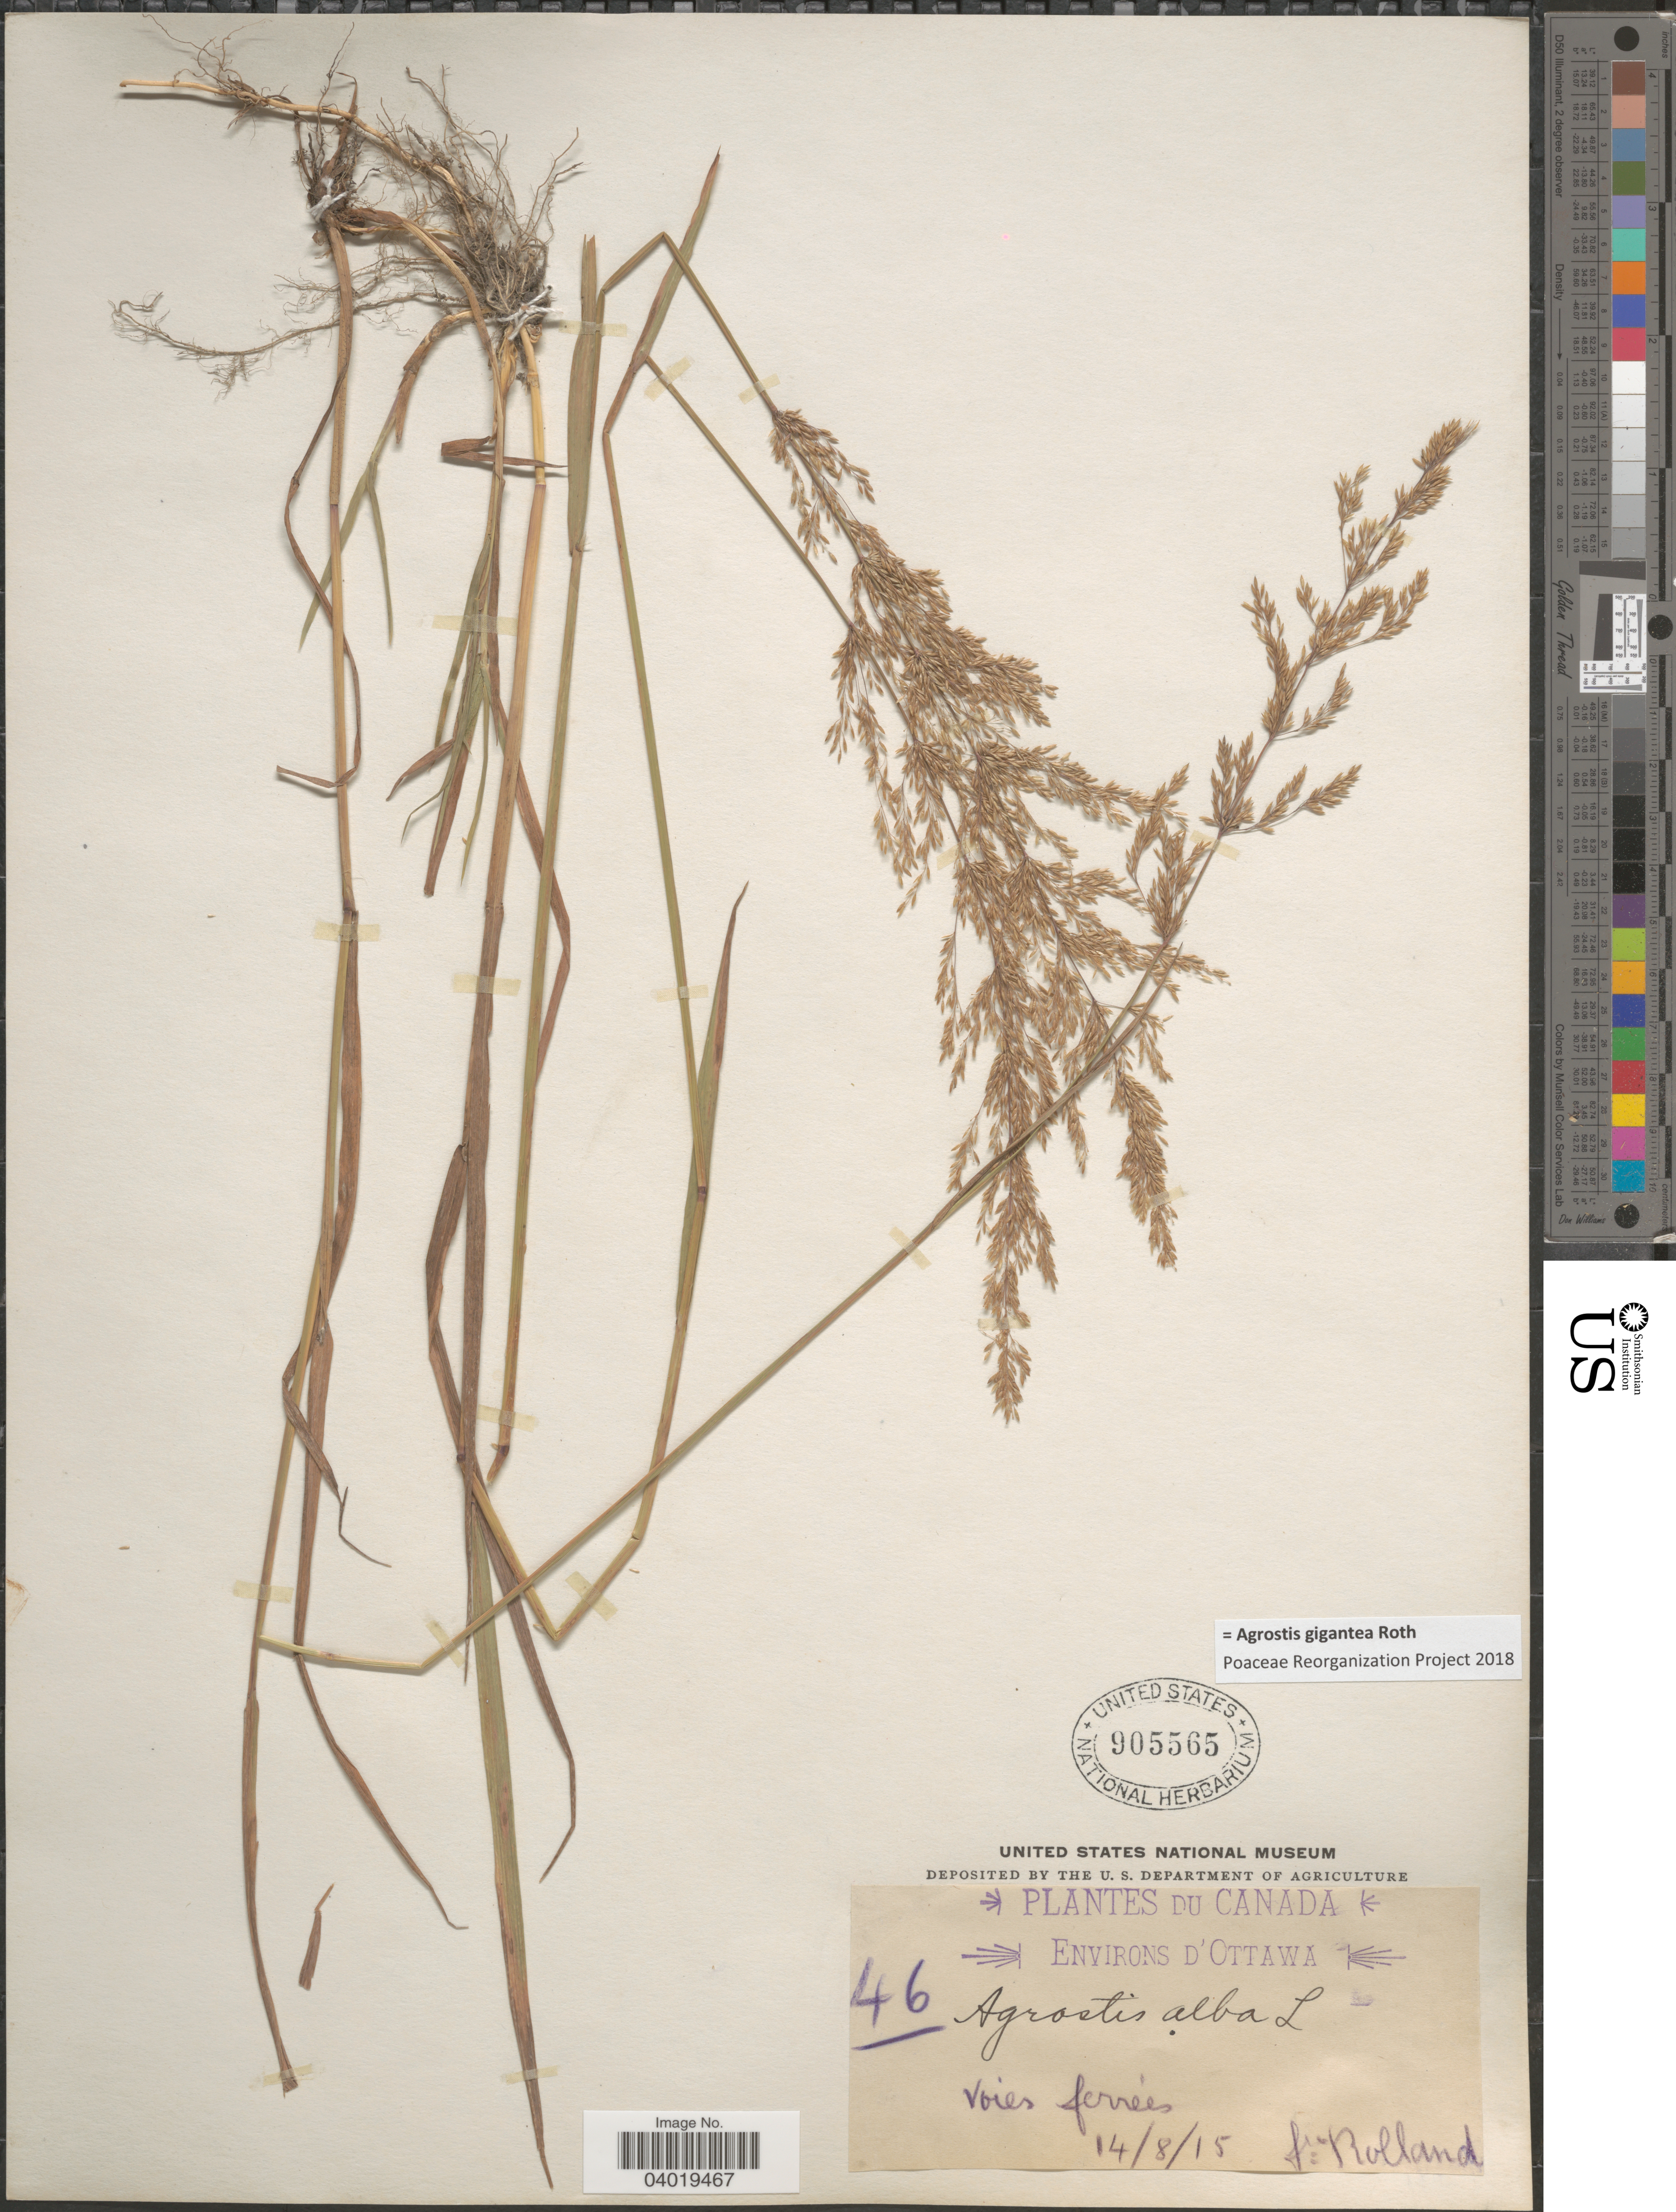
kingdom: Plantae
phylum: Tracheophyta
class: Liliopsida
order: Poales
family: Poaceae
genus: Agrostis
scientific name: Agrostis gigantea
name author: Roth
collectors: F. Rolland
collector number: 46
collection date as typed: Transcribed d/m/y: 14/8/15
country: Canada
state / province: Ontario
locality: Environs d'Ottawa. Voies ferrées.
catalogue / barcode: US 905565